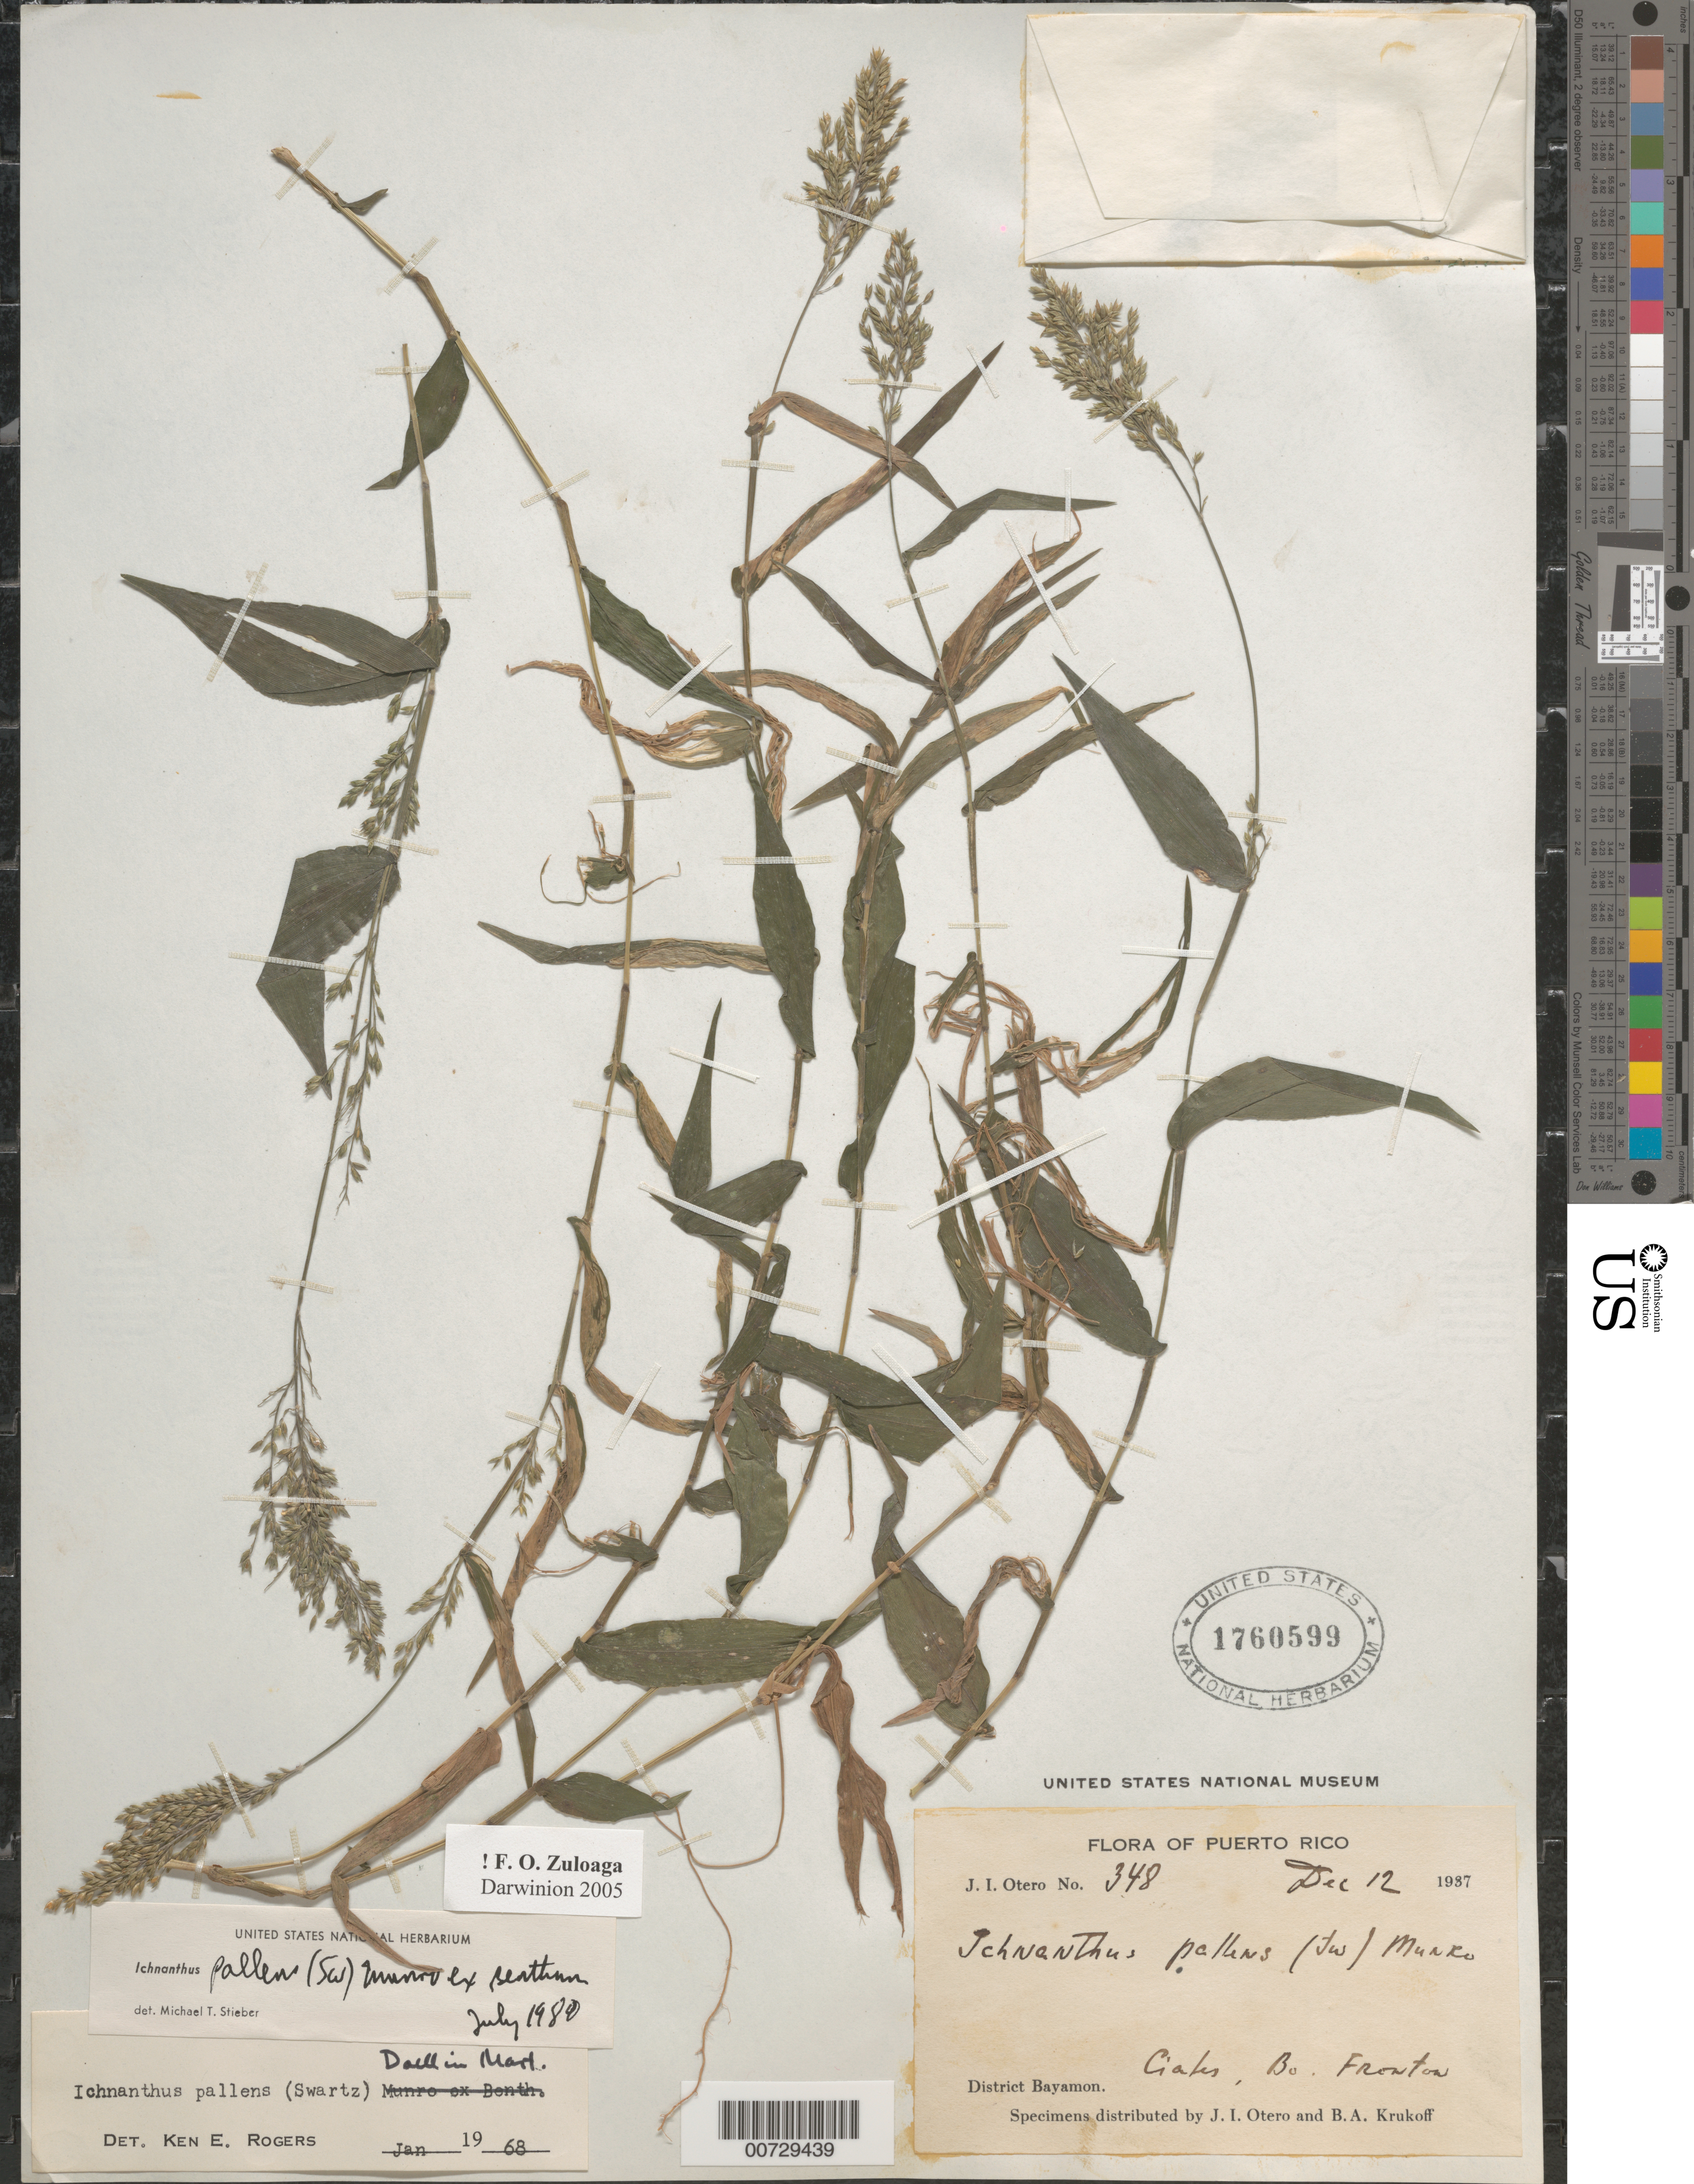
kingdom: Plantae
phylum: Tracheophyta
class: Liliopsida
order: Poales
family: Poaceae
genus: Ichnanthus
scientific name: Ichnanthus pallens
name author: (Sw.) Munro ex Benth.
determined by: Stieber, M. T.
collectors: J. Otero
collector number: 348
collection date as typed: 12 Dec 1937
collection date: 1937-12-12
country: Puerto Rico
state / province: Bayamón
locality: Ciales, Bo. Fronton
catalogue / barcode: US 1760599